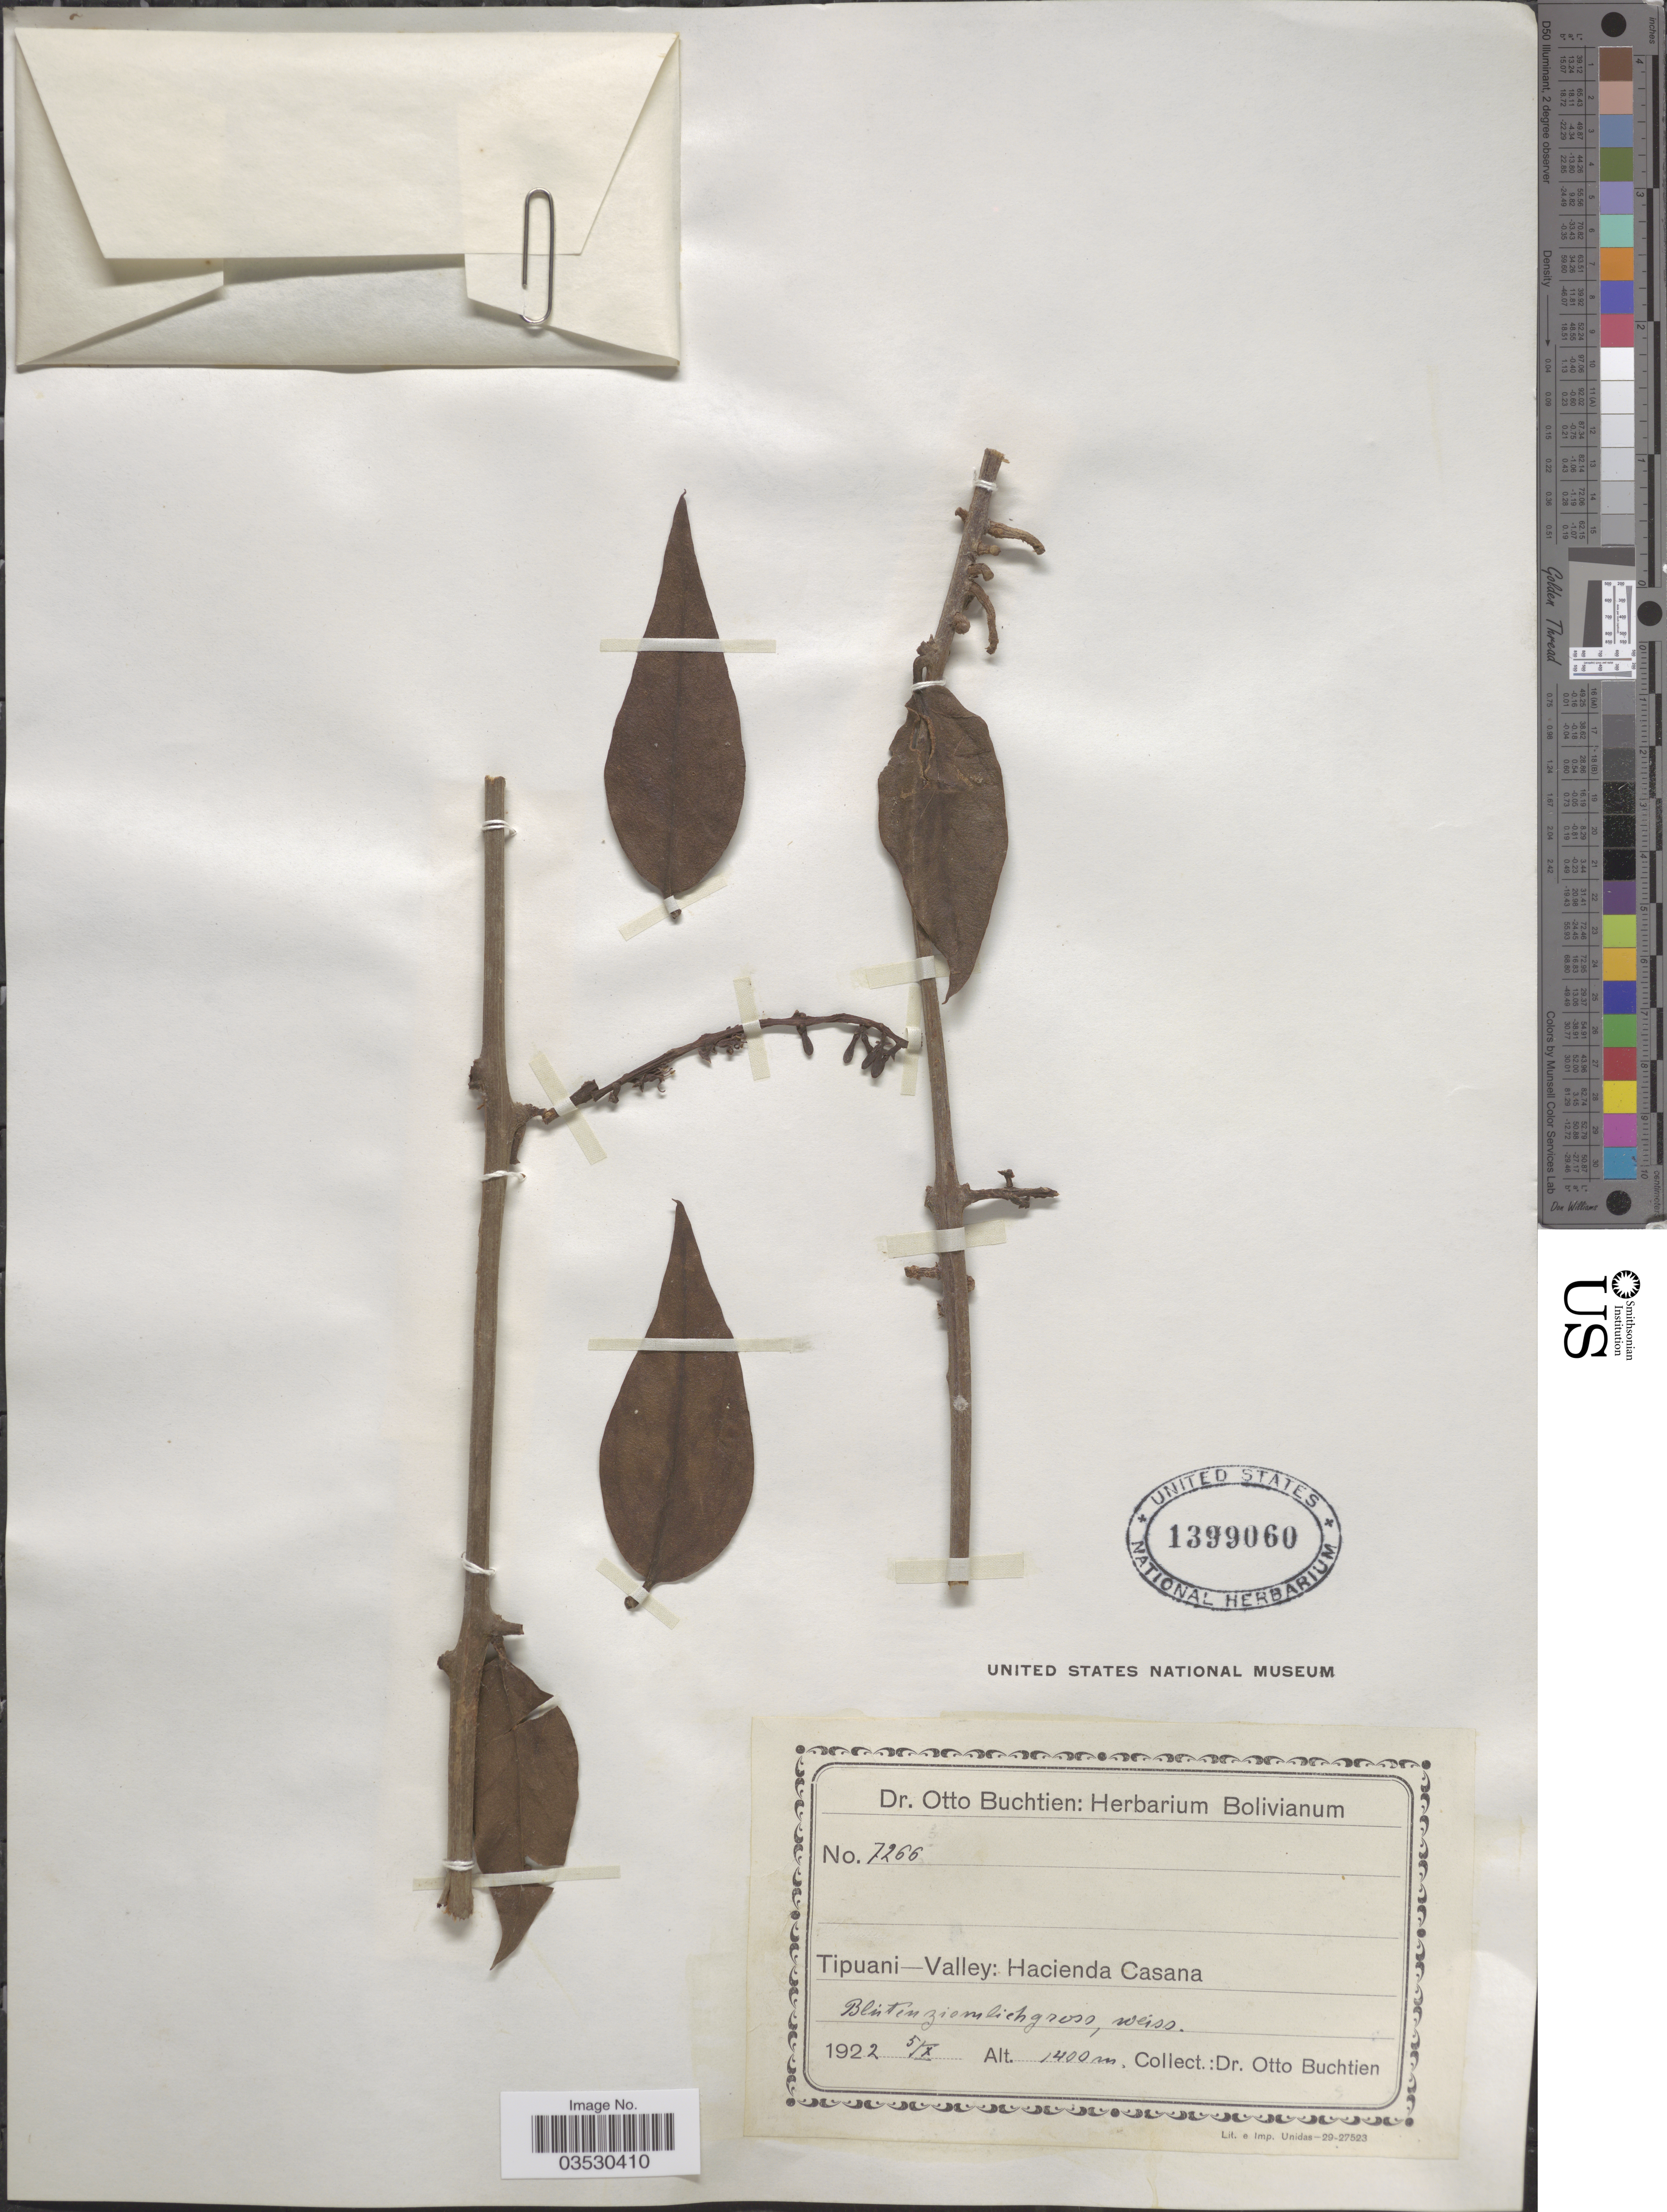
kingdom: Plantae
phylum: Tracheophyta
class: Magnoliopsida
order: Santalales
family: Loranthaceae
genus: Struthanthus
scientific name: Struthanthus mapirensis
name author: Rusby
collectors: O. Buchtien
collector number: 7266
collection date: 1922-10-05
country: Bolivia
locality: Tipuani-Valley: Hacienda Casana.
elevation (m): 1400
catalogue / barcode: US 1399060